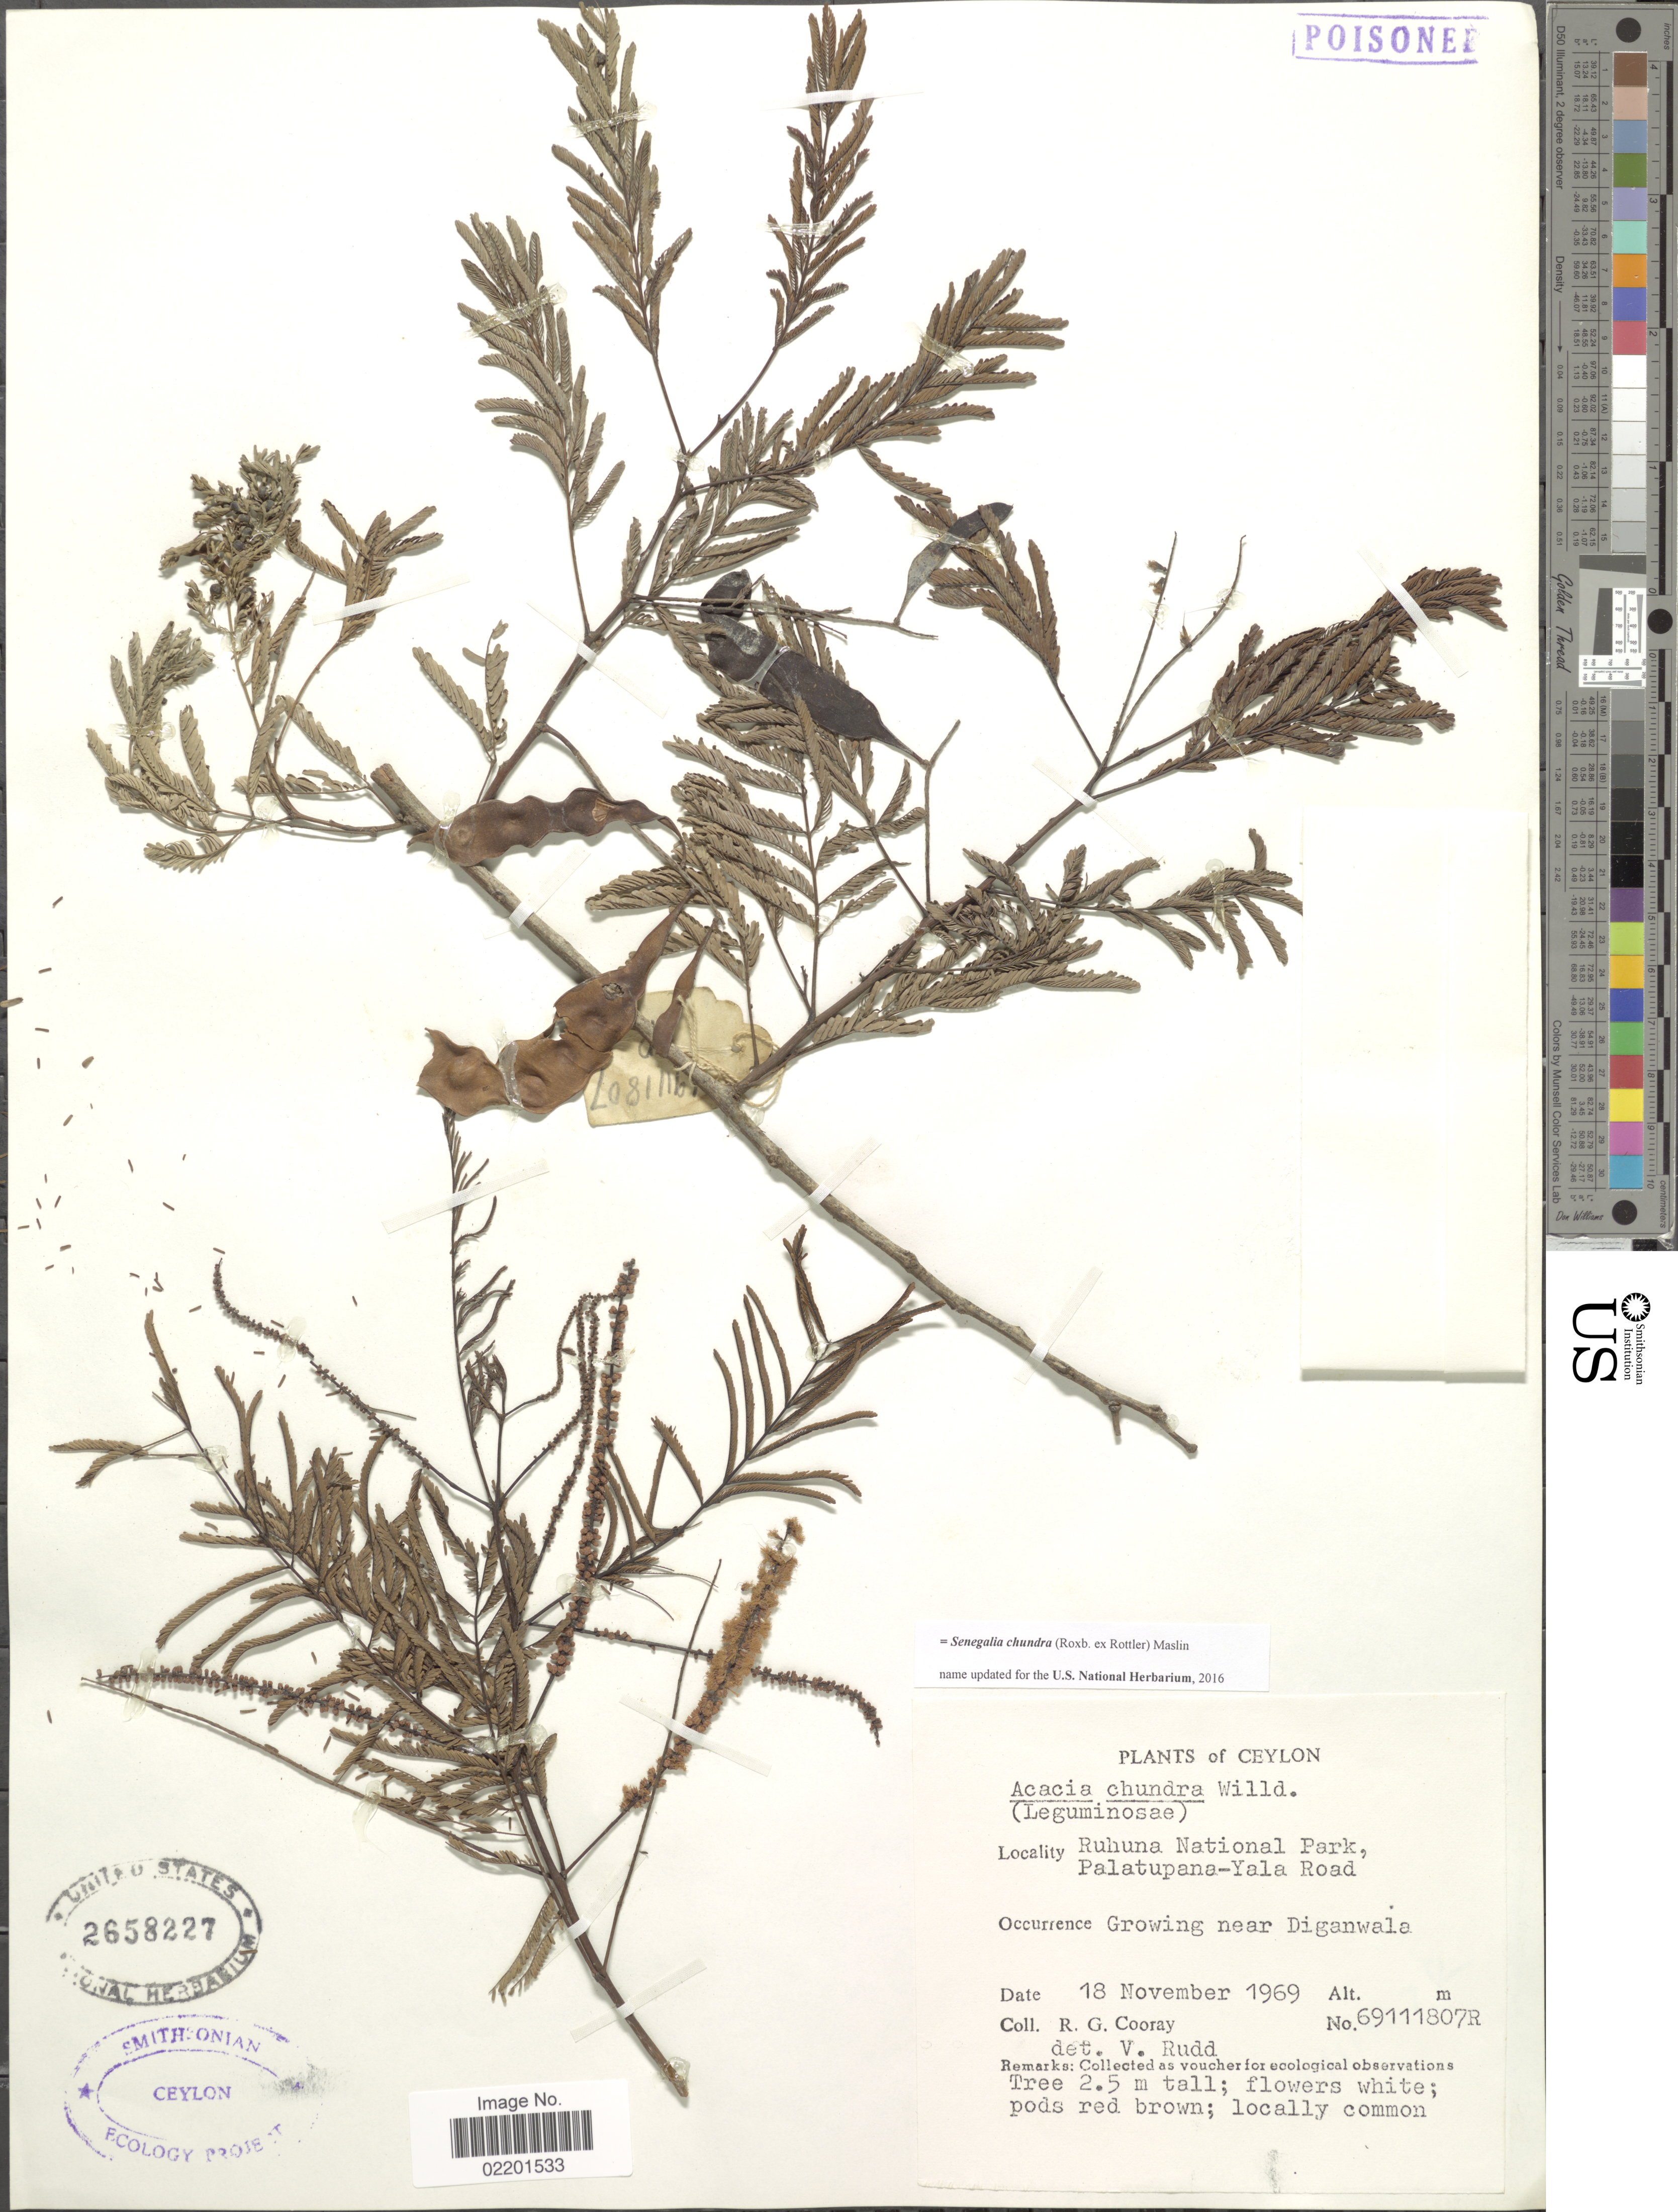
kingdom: Plantae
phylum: Tracheophyta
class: Magnoliopsida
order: Fabales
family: Fabaceae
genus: Senegalia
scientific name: Senegalia chundra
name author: (Roxb. ex Rottler) Maslin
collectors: R. Cooray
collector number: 69111807R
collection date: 1969-11-18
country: Sri Lanka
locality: Ceylon, Ruhuna National Park, Palatupana - Yala Road.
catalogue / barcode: US 2658227